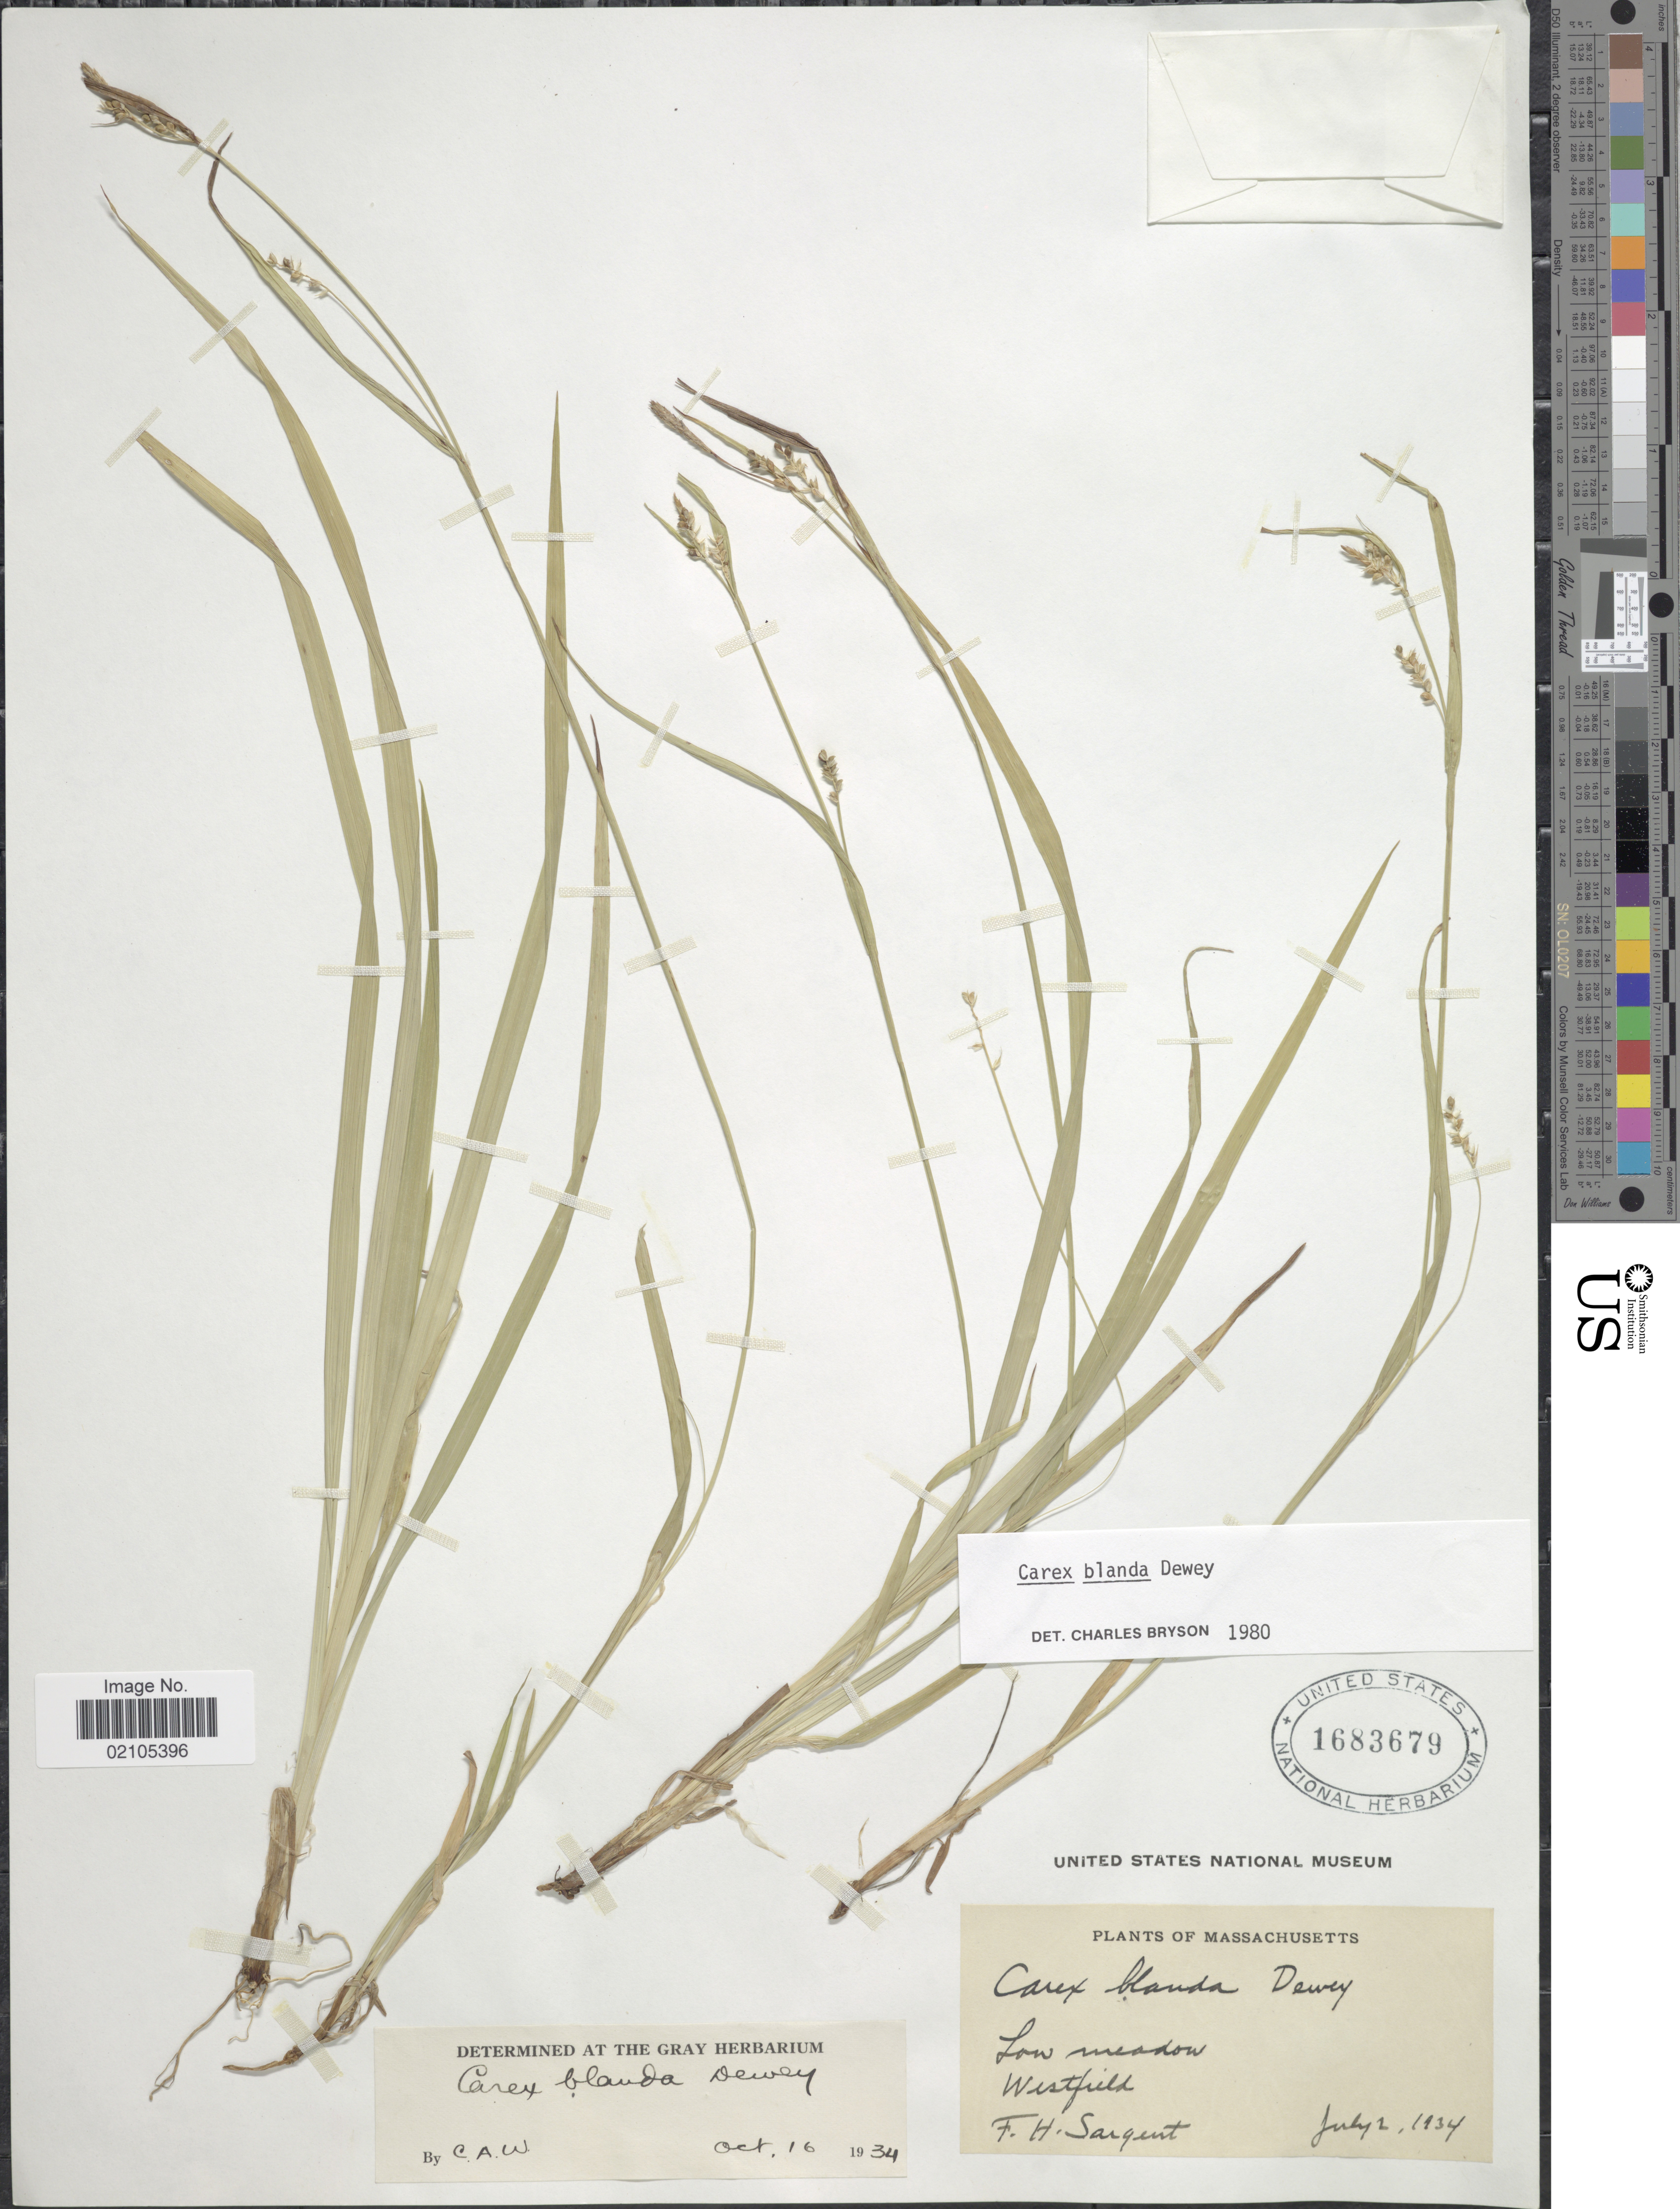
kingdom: Plantae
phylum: Tracheophyta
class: Liliopsida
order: Poales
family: Cyperaceae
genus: Carex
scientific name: Carex blanda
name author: Dewey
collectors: F. H. Sargent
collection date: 1934-07-02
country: United States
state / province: Massachusetts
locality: Low meadow. Westfield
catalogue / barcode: US 1683679